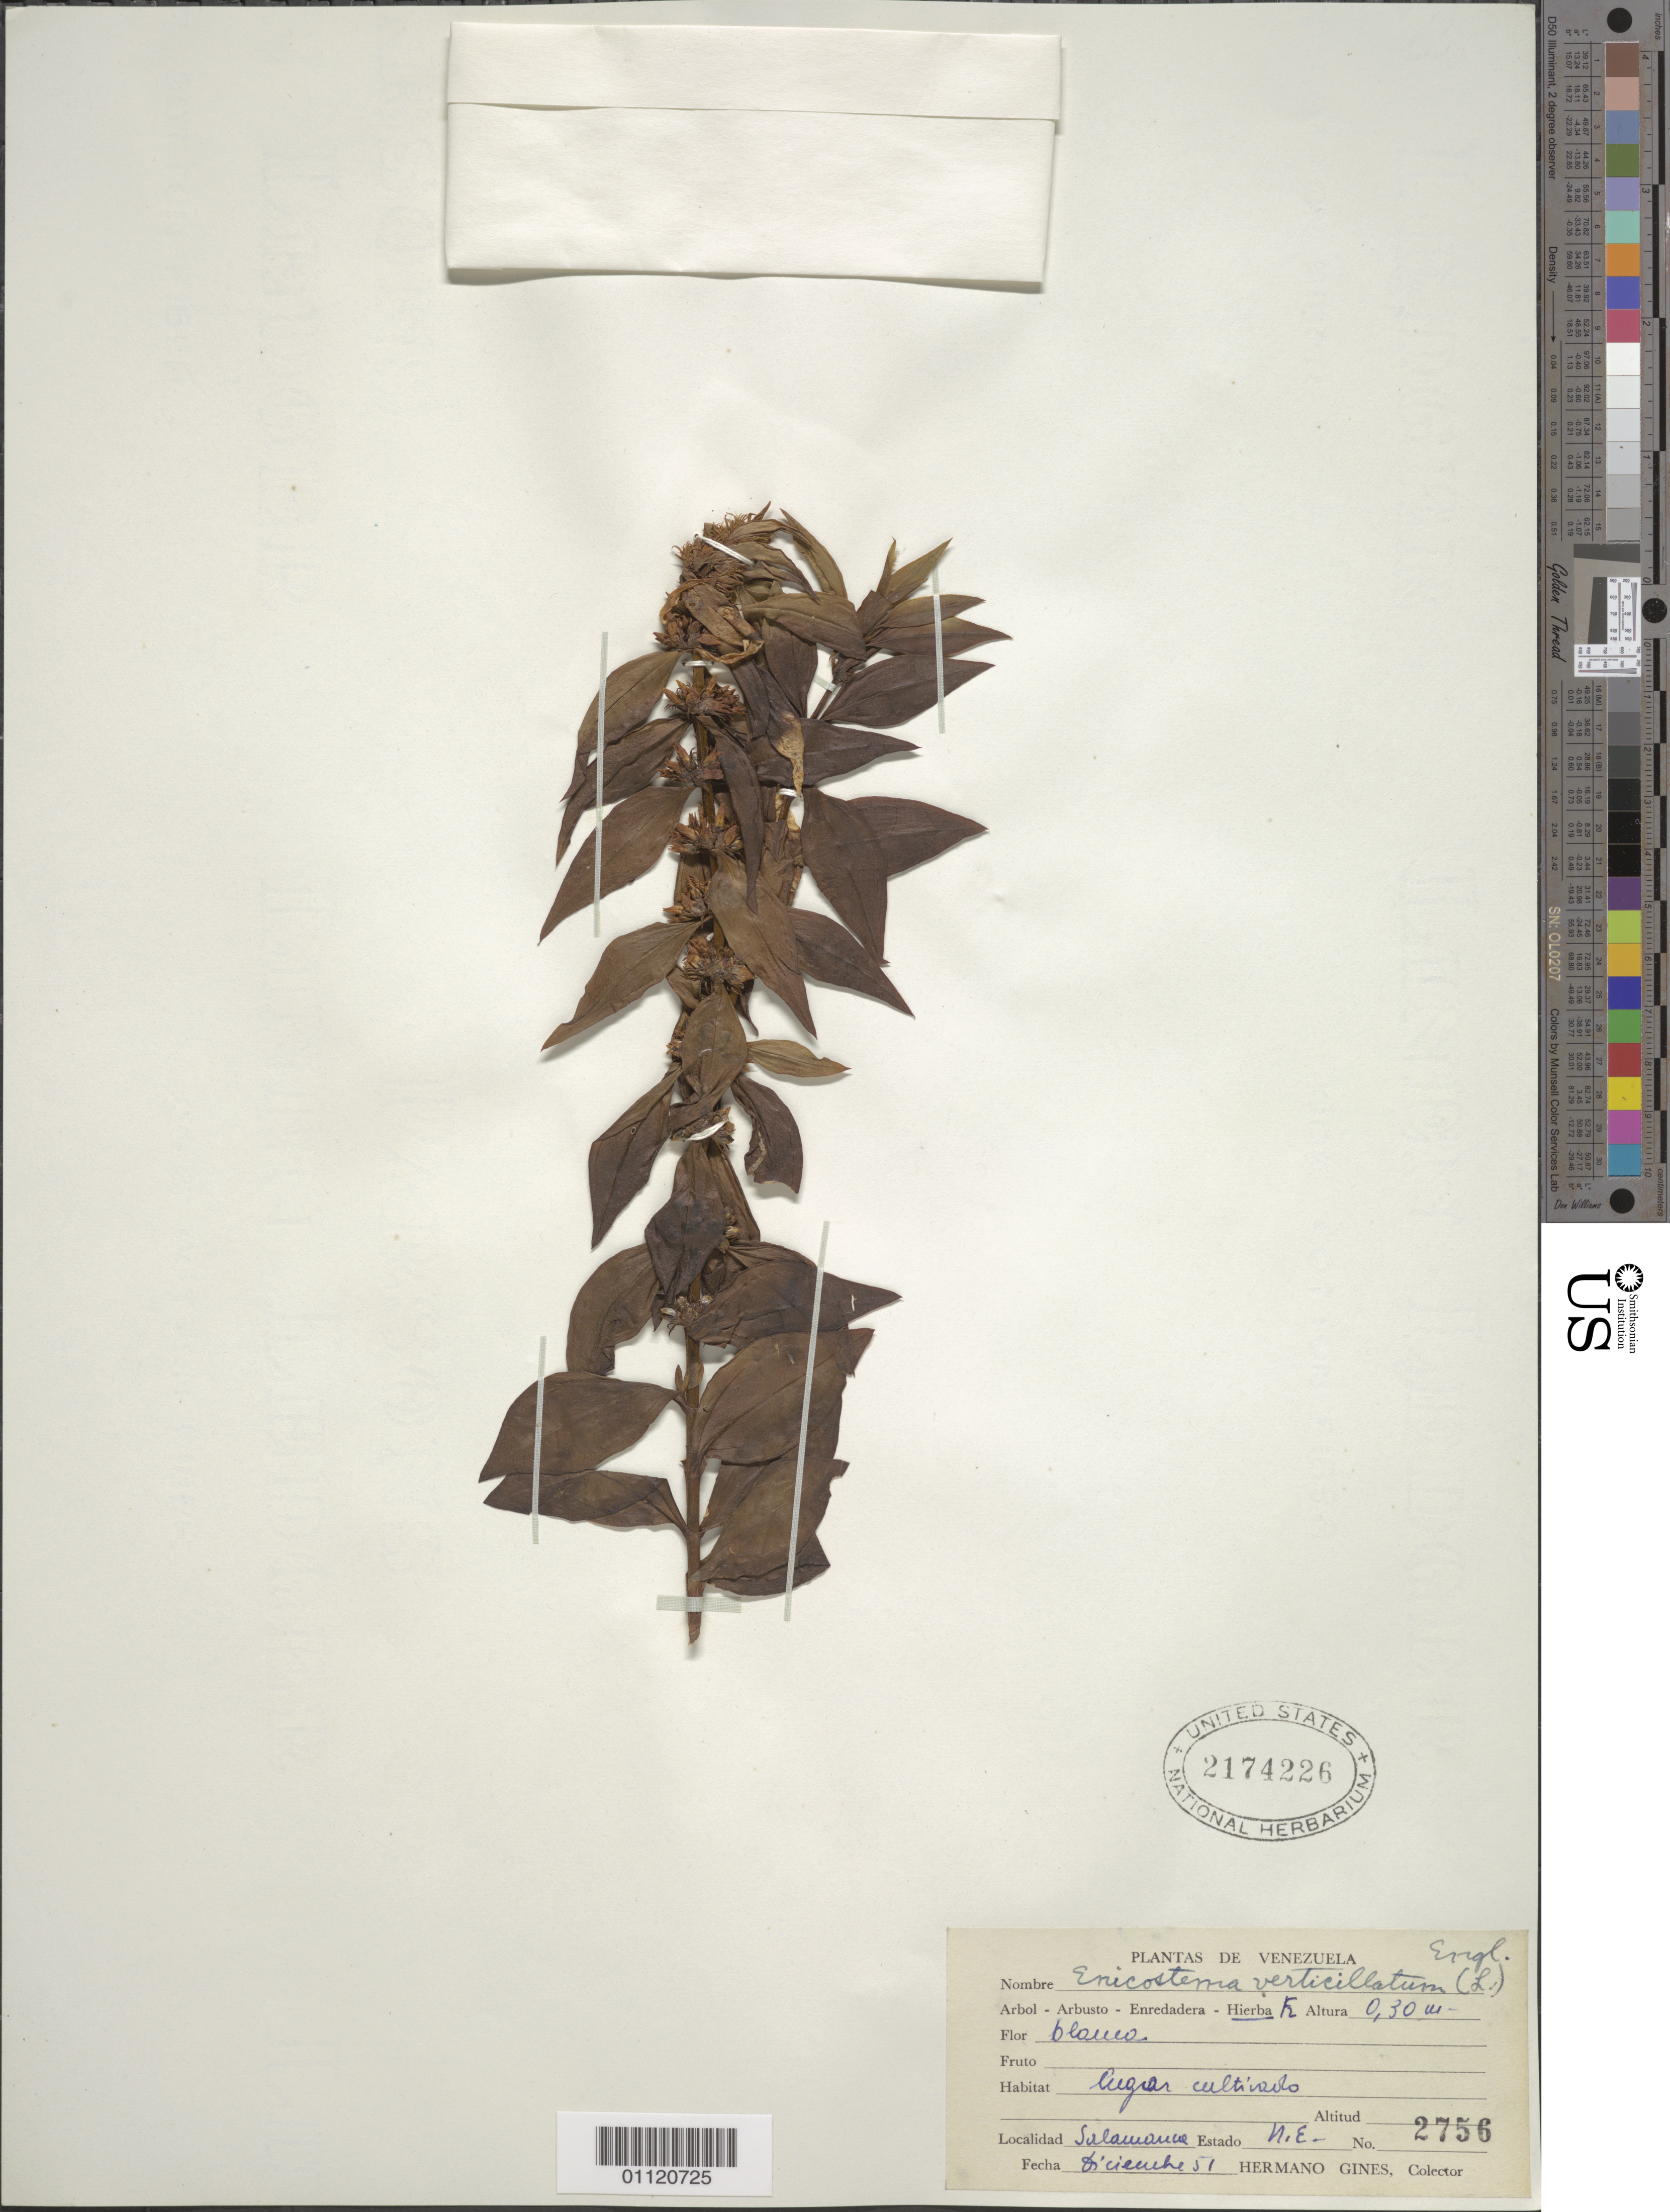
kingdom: Plantae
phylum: Tracheophyta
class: Magnoliopsida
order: Gentianales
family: Gentianaceae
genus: Enicostema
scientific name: Enicostema verticillatum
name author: (L.) Engl.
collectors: Bro. Gines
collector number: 2756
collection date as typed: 01 Dec 1951 to 31 Dec 1951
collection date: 1951-12-01/1951-12-31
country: Venezuela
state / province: Nueva Esparta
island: Margarita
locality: Salamaca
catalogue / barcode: US 2174226